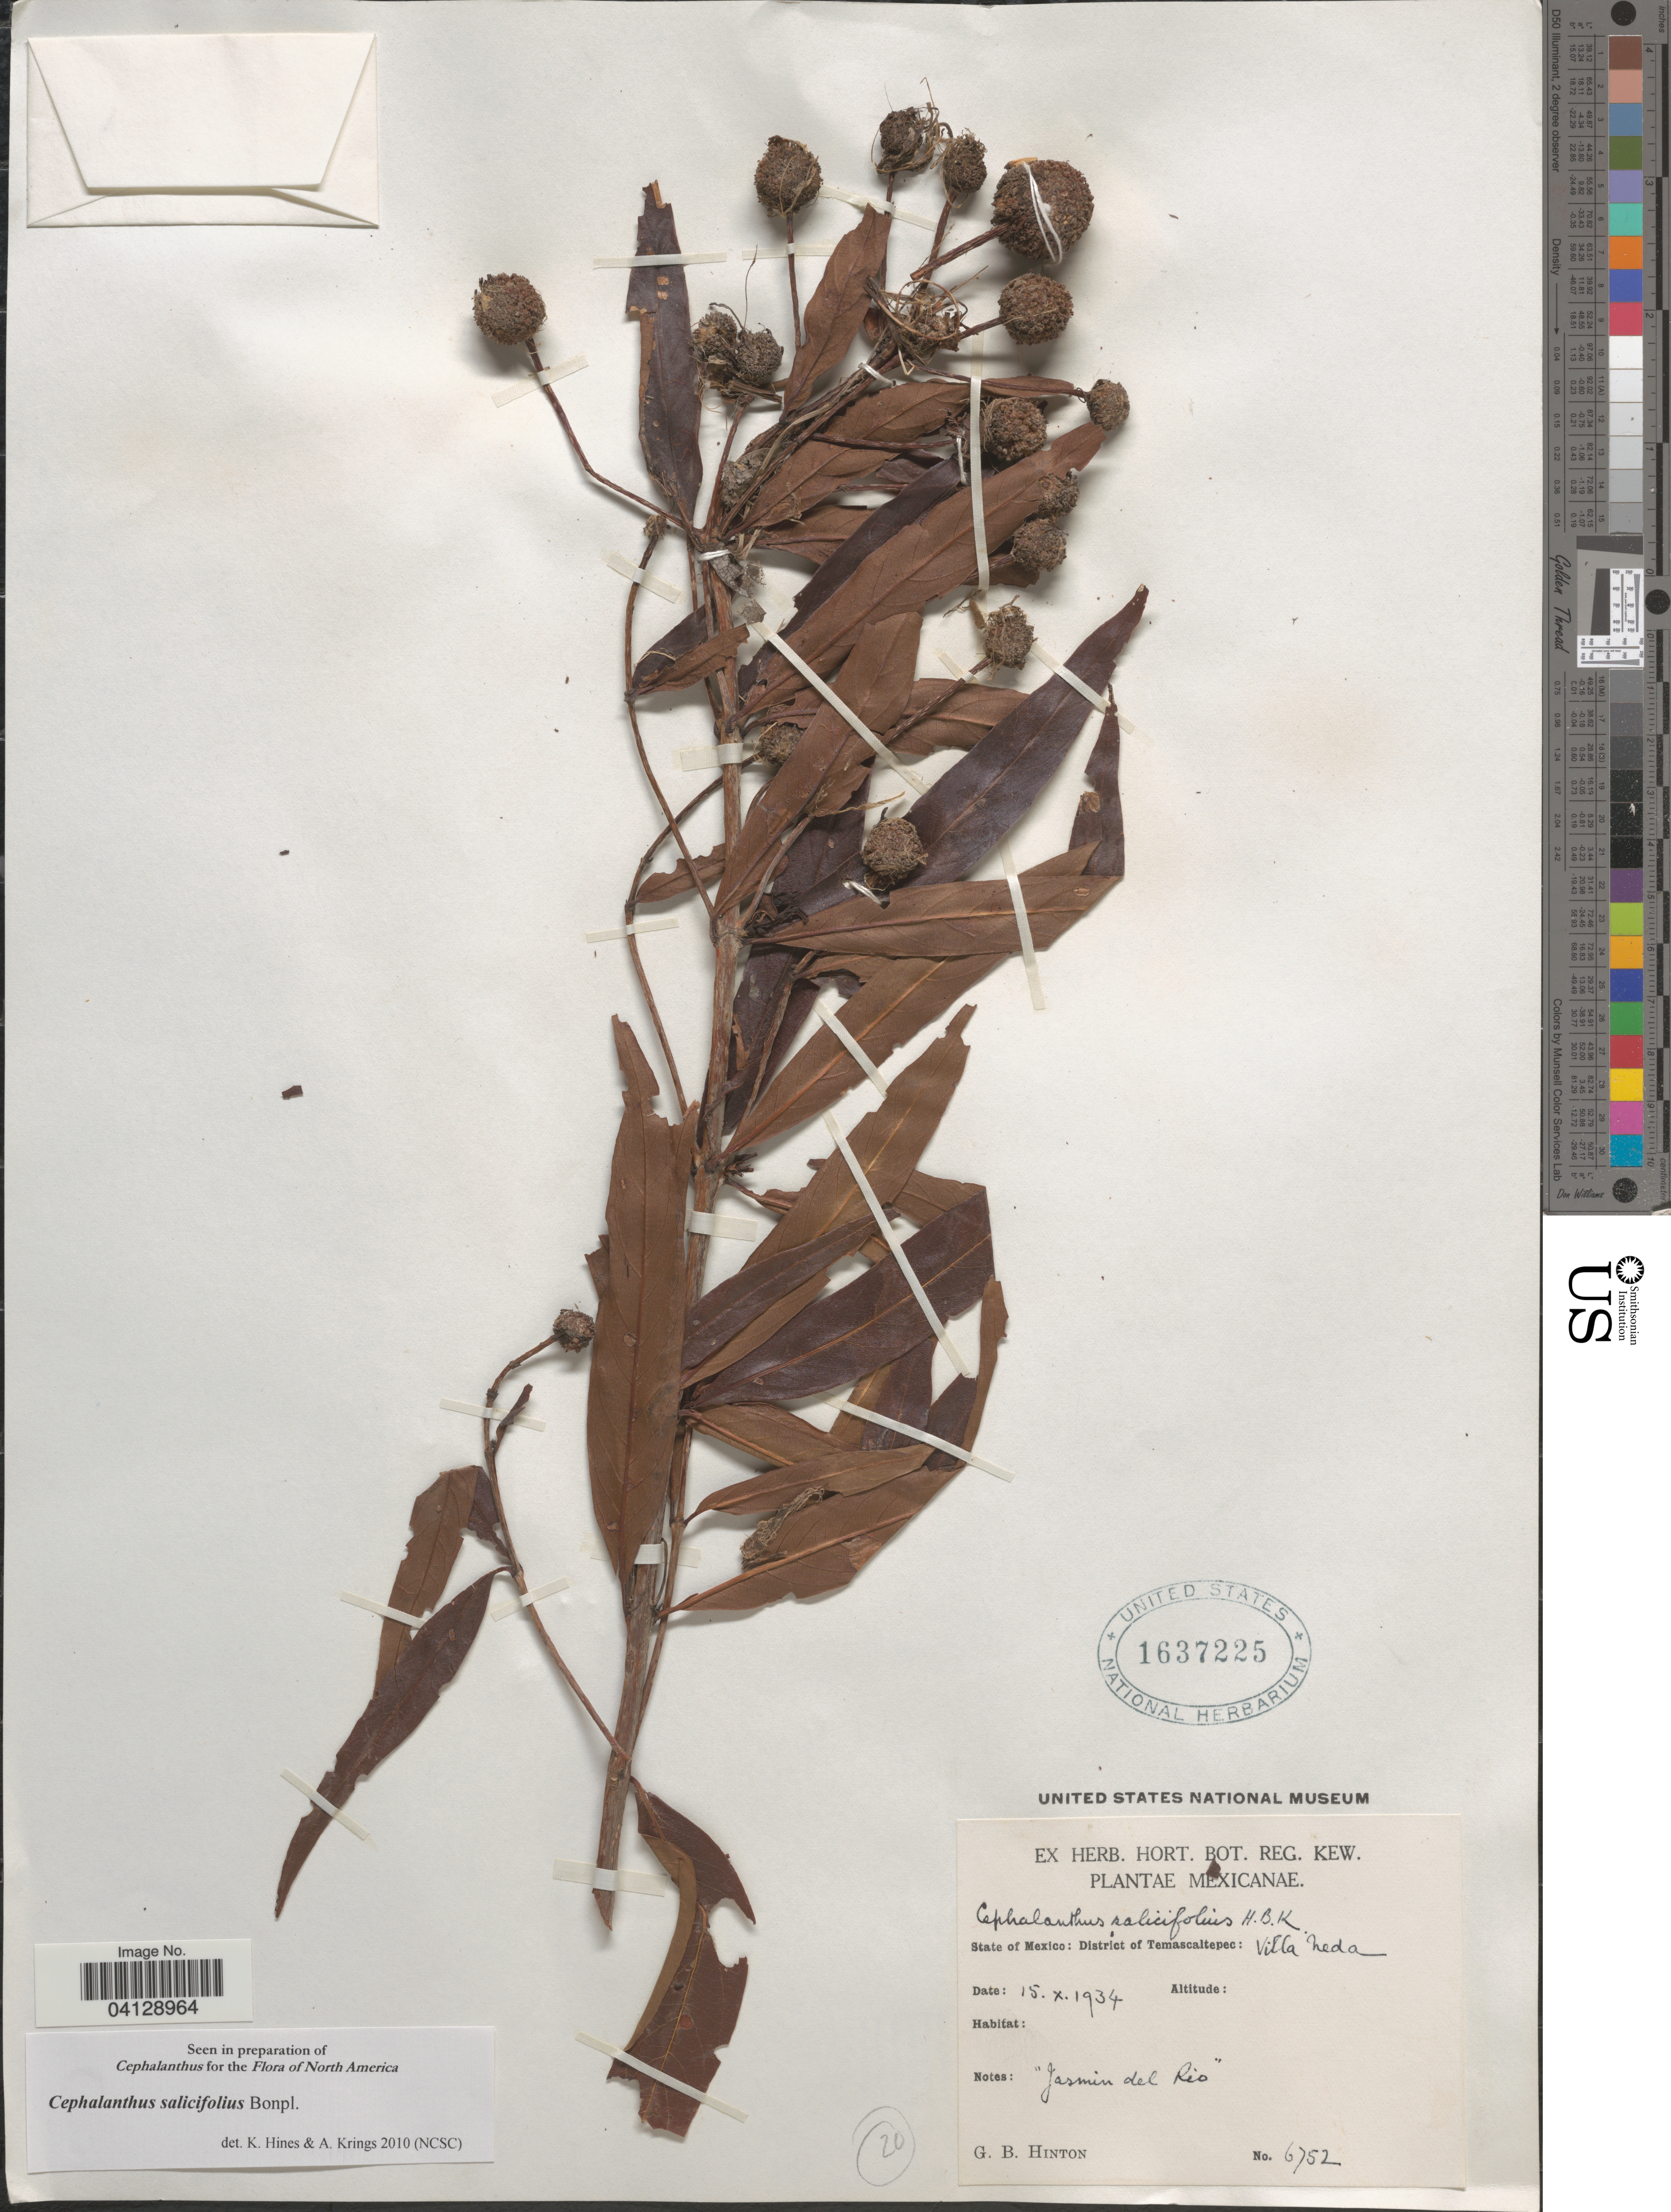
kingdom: Plantae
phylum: Tracheophyta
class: Magnoliopsida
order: Gentianales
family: Rubiaceae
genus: Cephalanthus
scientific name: Cephalanthus salicifolius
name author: Bonpl.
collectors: G. B. Hinton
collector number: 6752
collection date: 1934-10-15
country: Mexico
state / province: México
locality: Mexicanae. District of Temascaltepec: Villa Neda.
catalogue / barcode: US 1637225